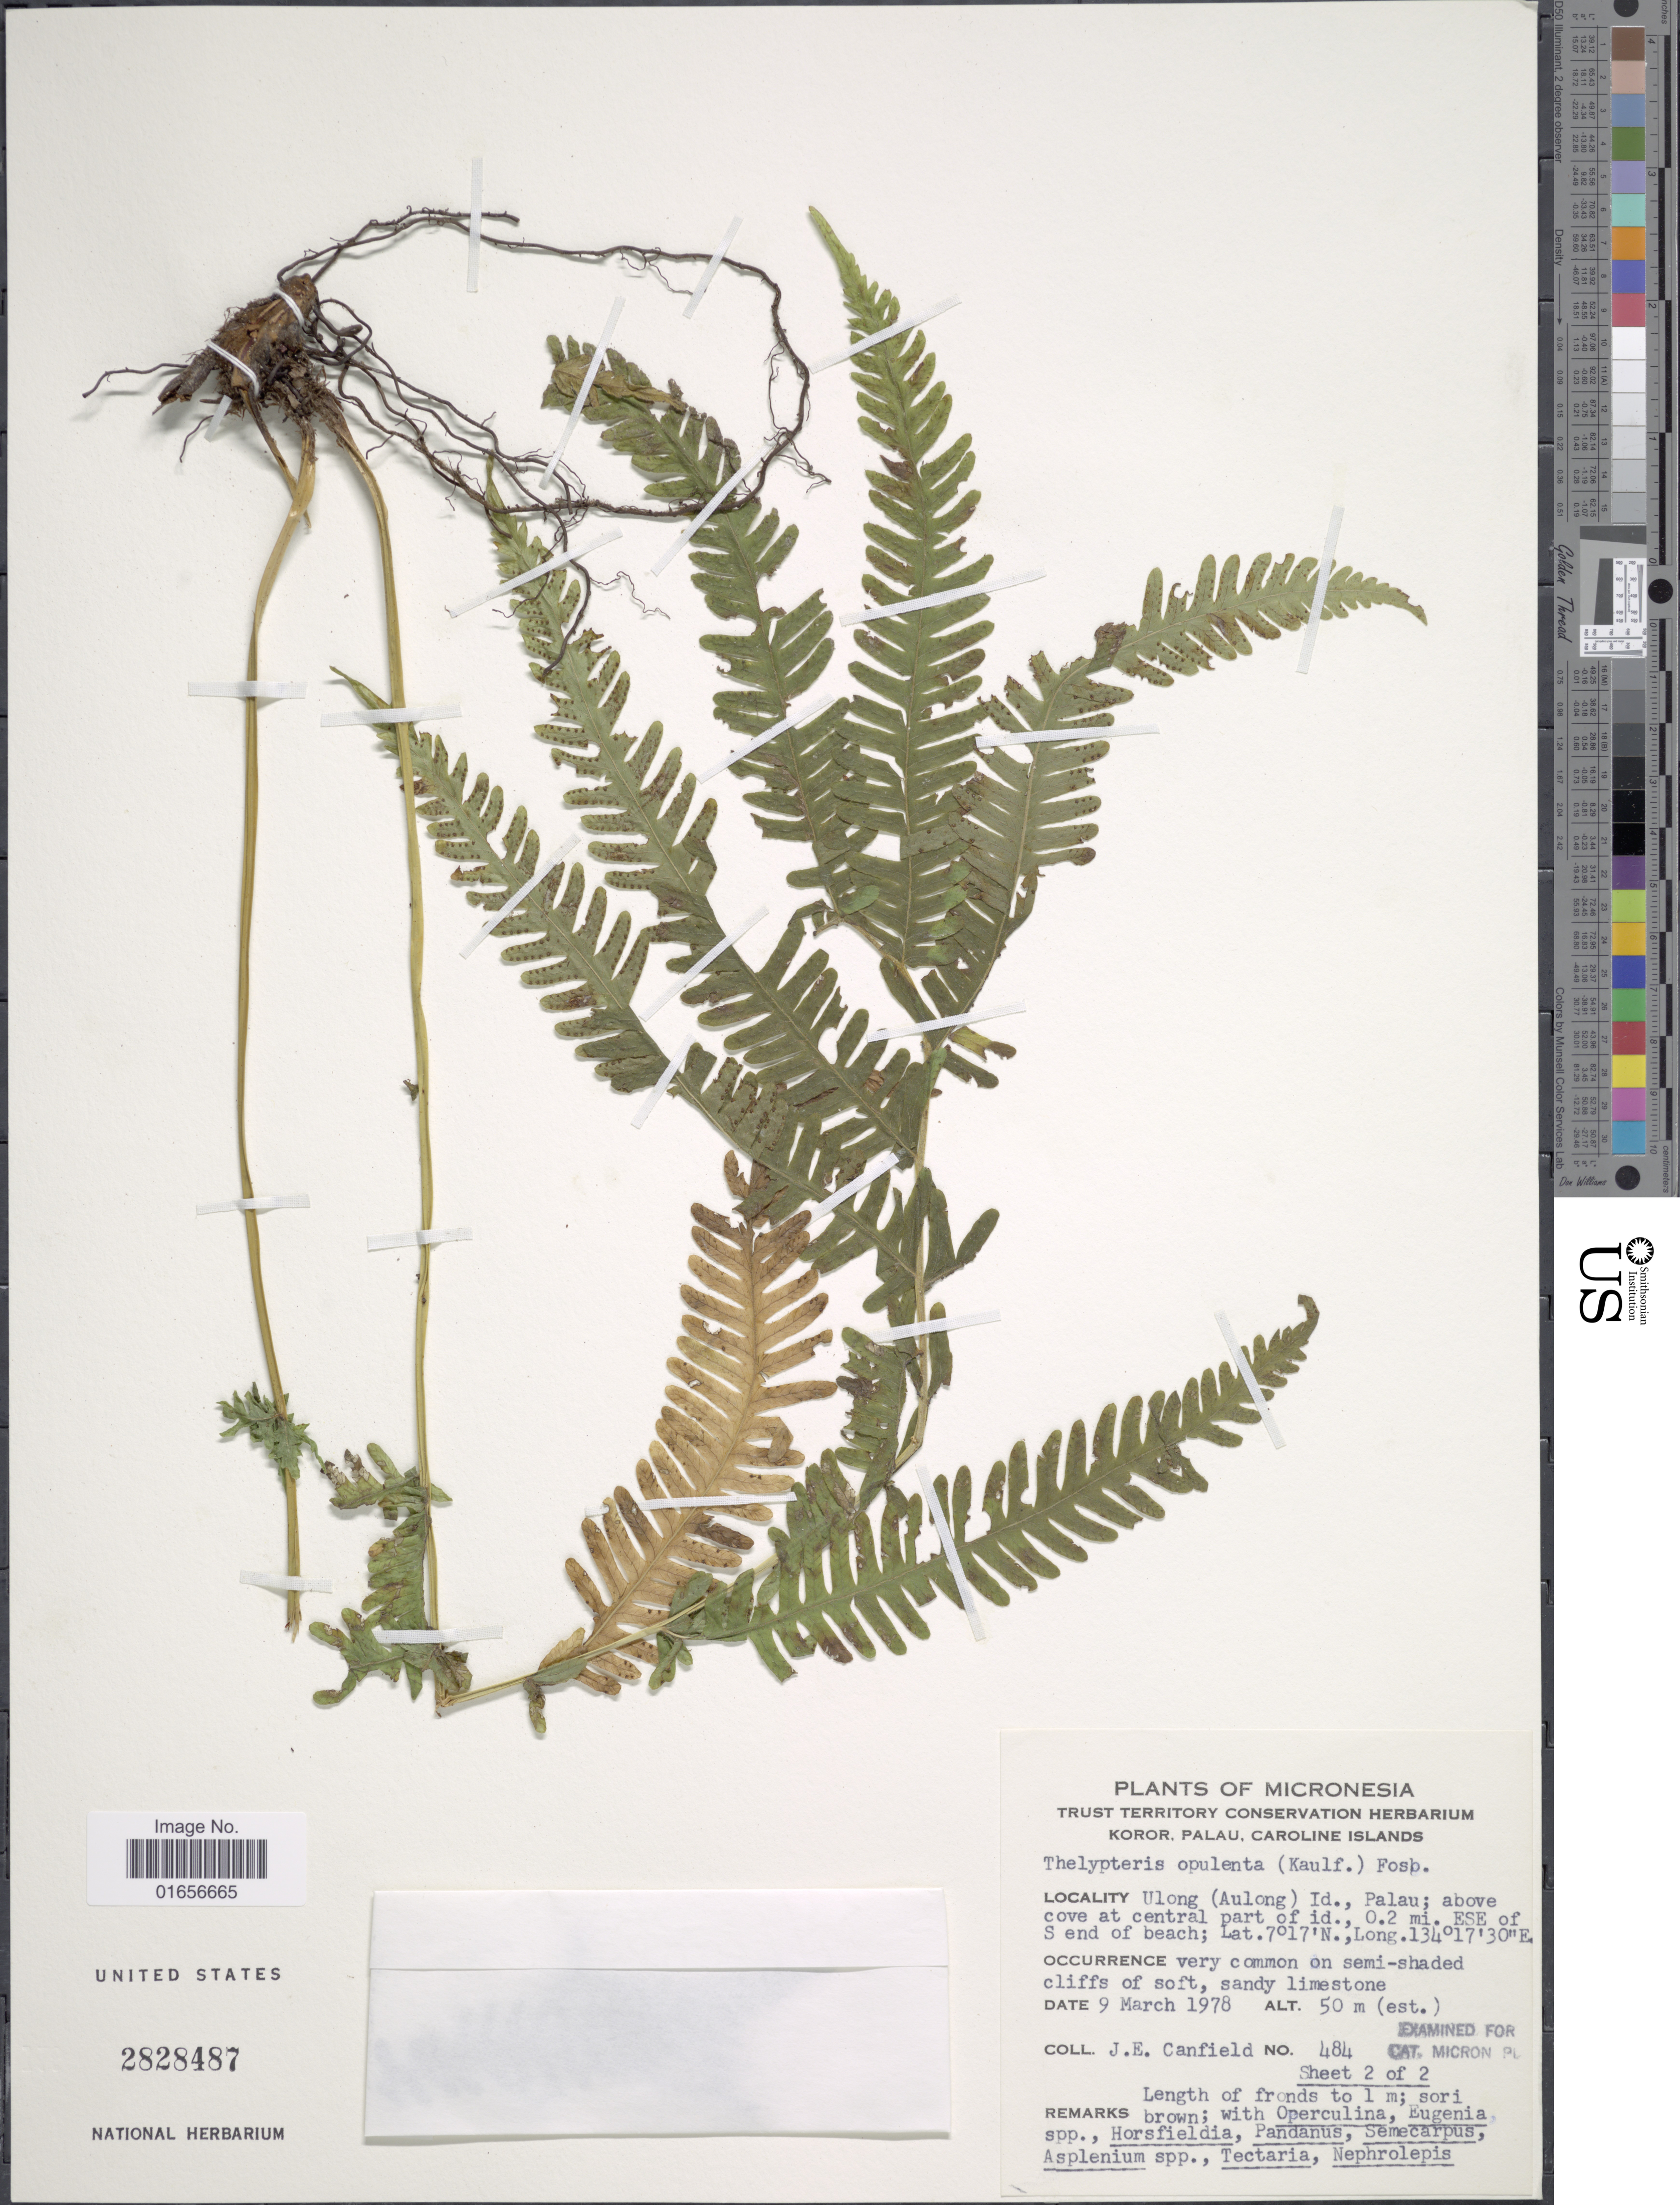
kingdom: Plantae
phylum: Tracheophyta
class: Polypodiopsida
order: Polypodiales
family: Thelypteridaceae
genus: Amphineuron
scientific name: Amphineuron opulentum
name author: (Kaulf.) Holttum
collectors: J. E. Canfield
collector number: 484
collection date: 1978-03-09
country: Palau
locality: Micronesia. Ulong (Aulong) Id.m Palau; above cove at central part of id. 0.2 mi. ESE of S end of beach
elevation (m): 50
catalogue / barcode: US 2828487